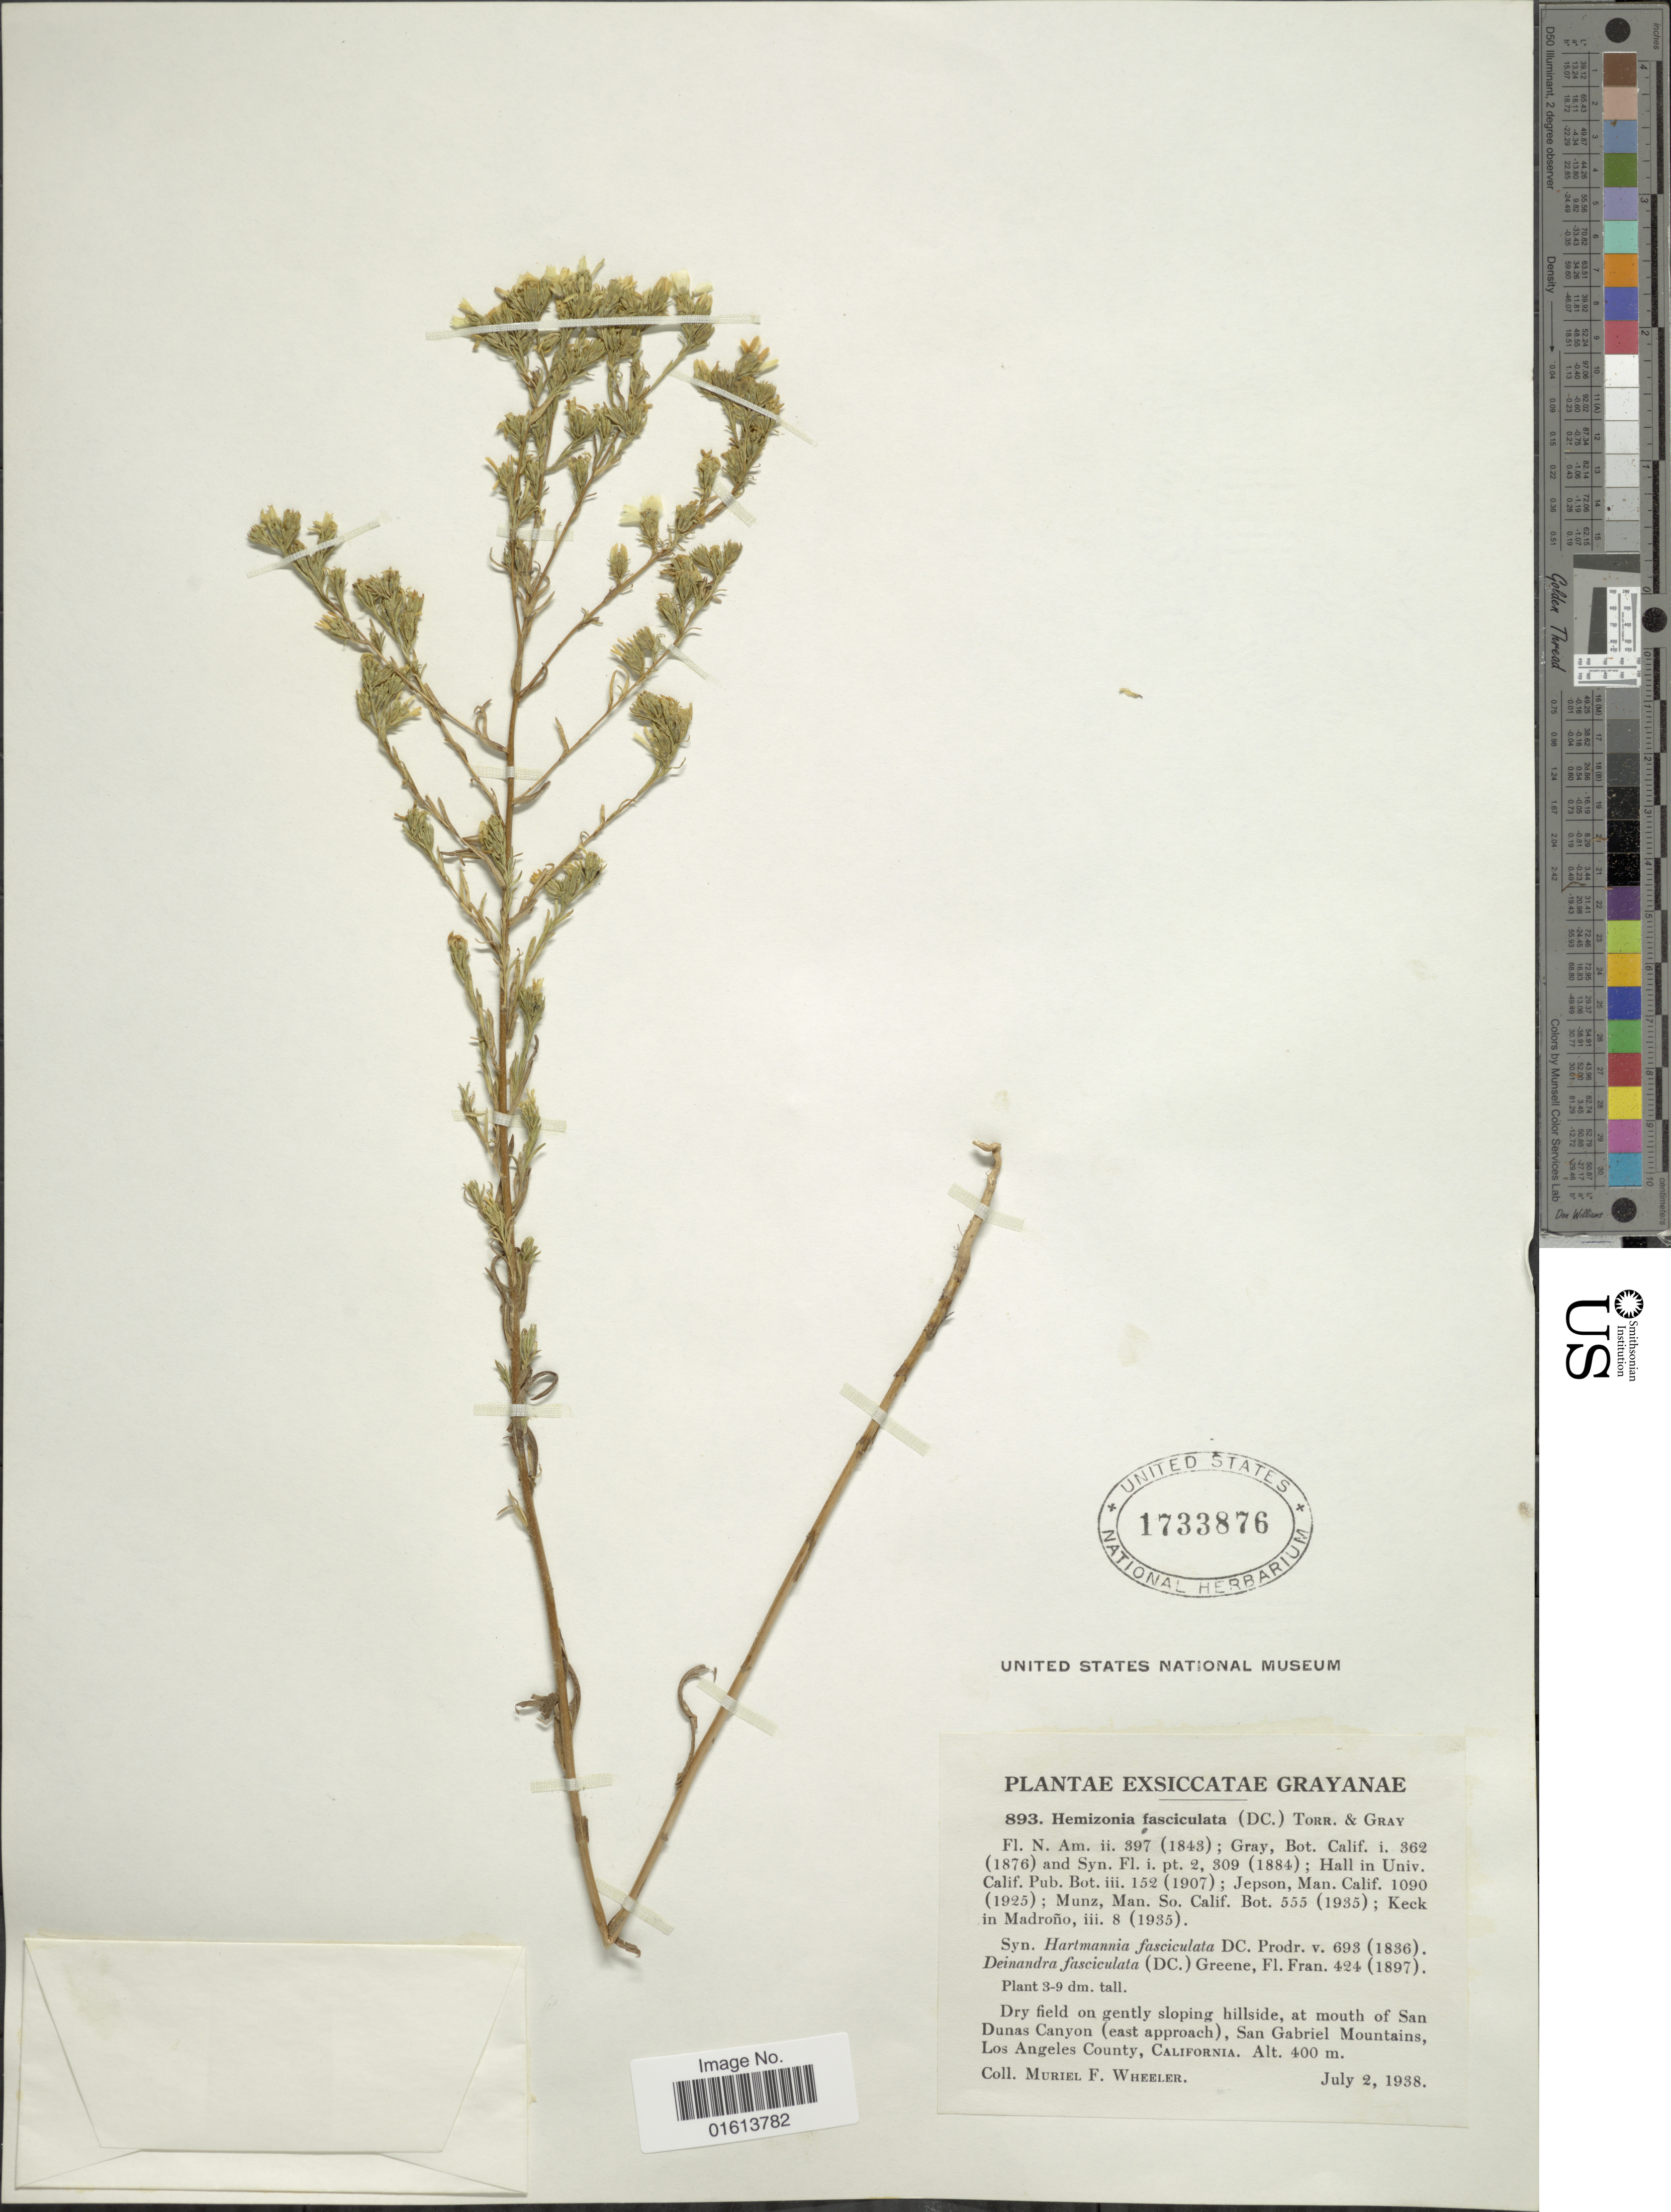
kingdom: Plantae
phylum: Tracheophyta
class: Magnoliopsida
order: Asterales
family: Asteraceae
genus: Deinandra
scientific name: Deinandra fasciculata subsp. fasciculata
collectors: M. Wheeler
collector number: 893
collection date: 1938-07-02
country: United States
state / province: California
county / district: Los Angeles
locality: Grayanae. Dry field on gently sloping hillside, at mouth of San Dunas Canyon (east approach), San Gabriel Mountains, Los Angeles County, California.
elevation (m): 400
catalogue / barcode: US 1733876